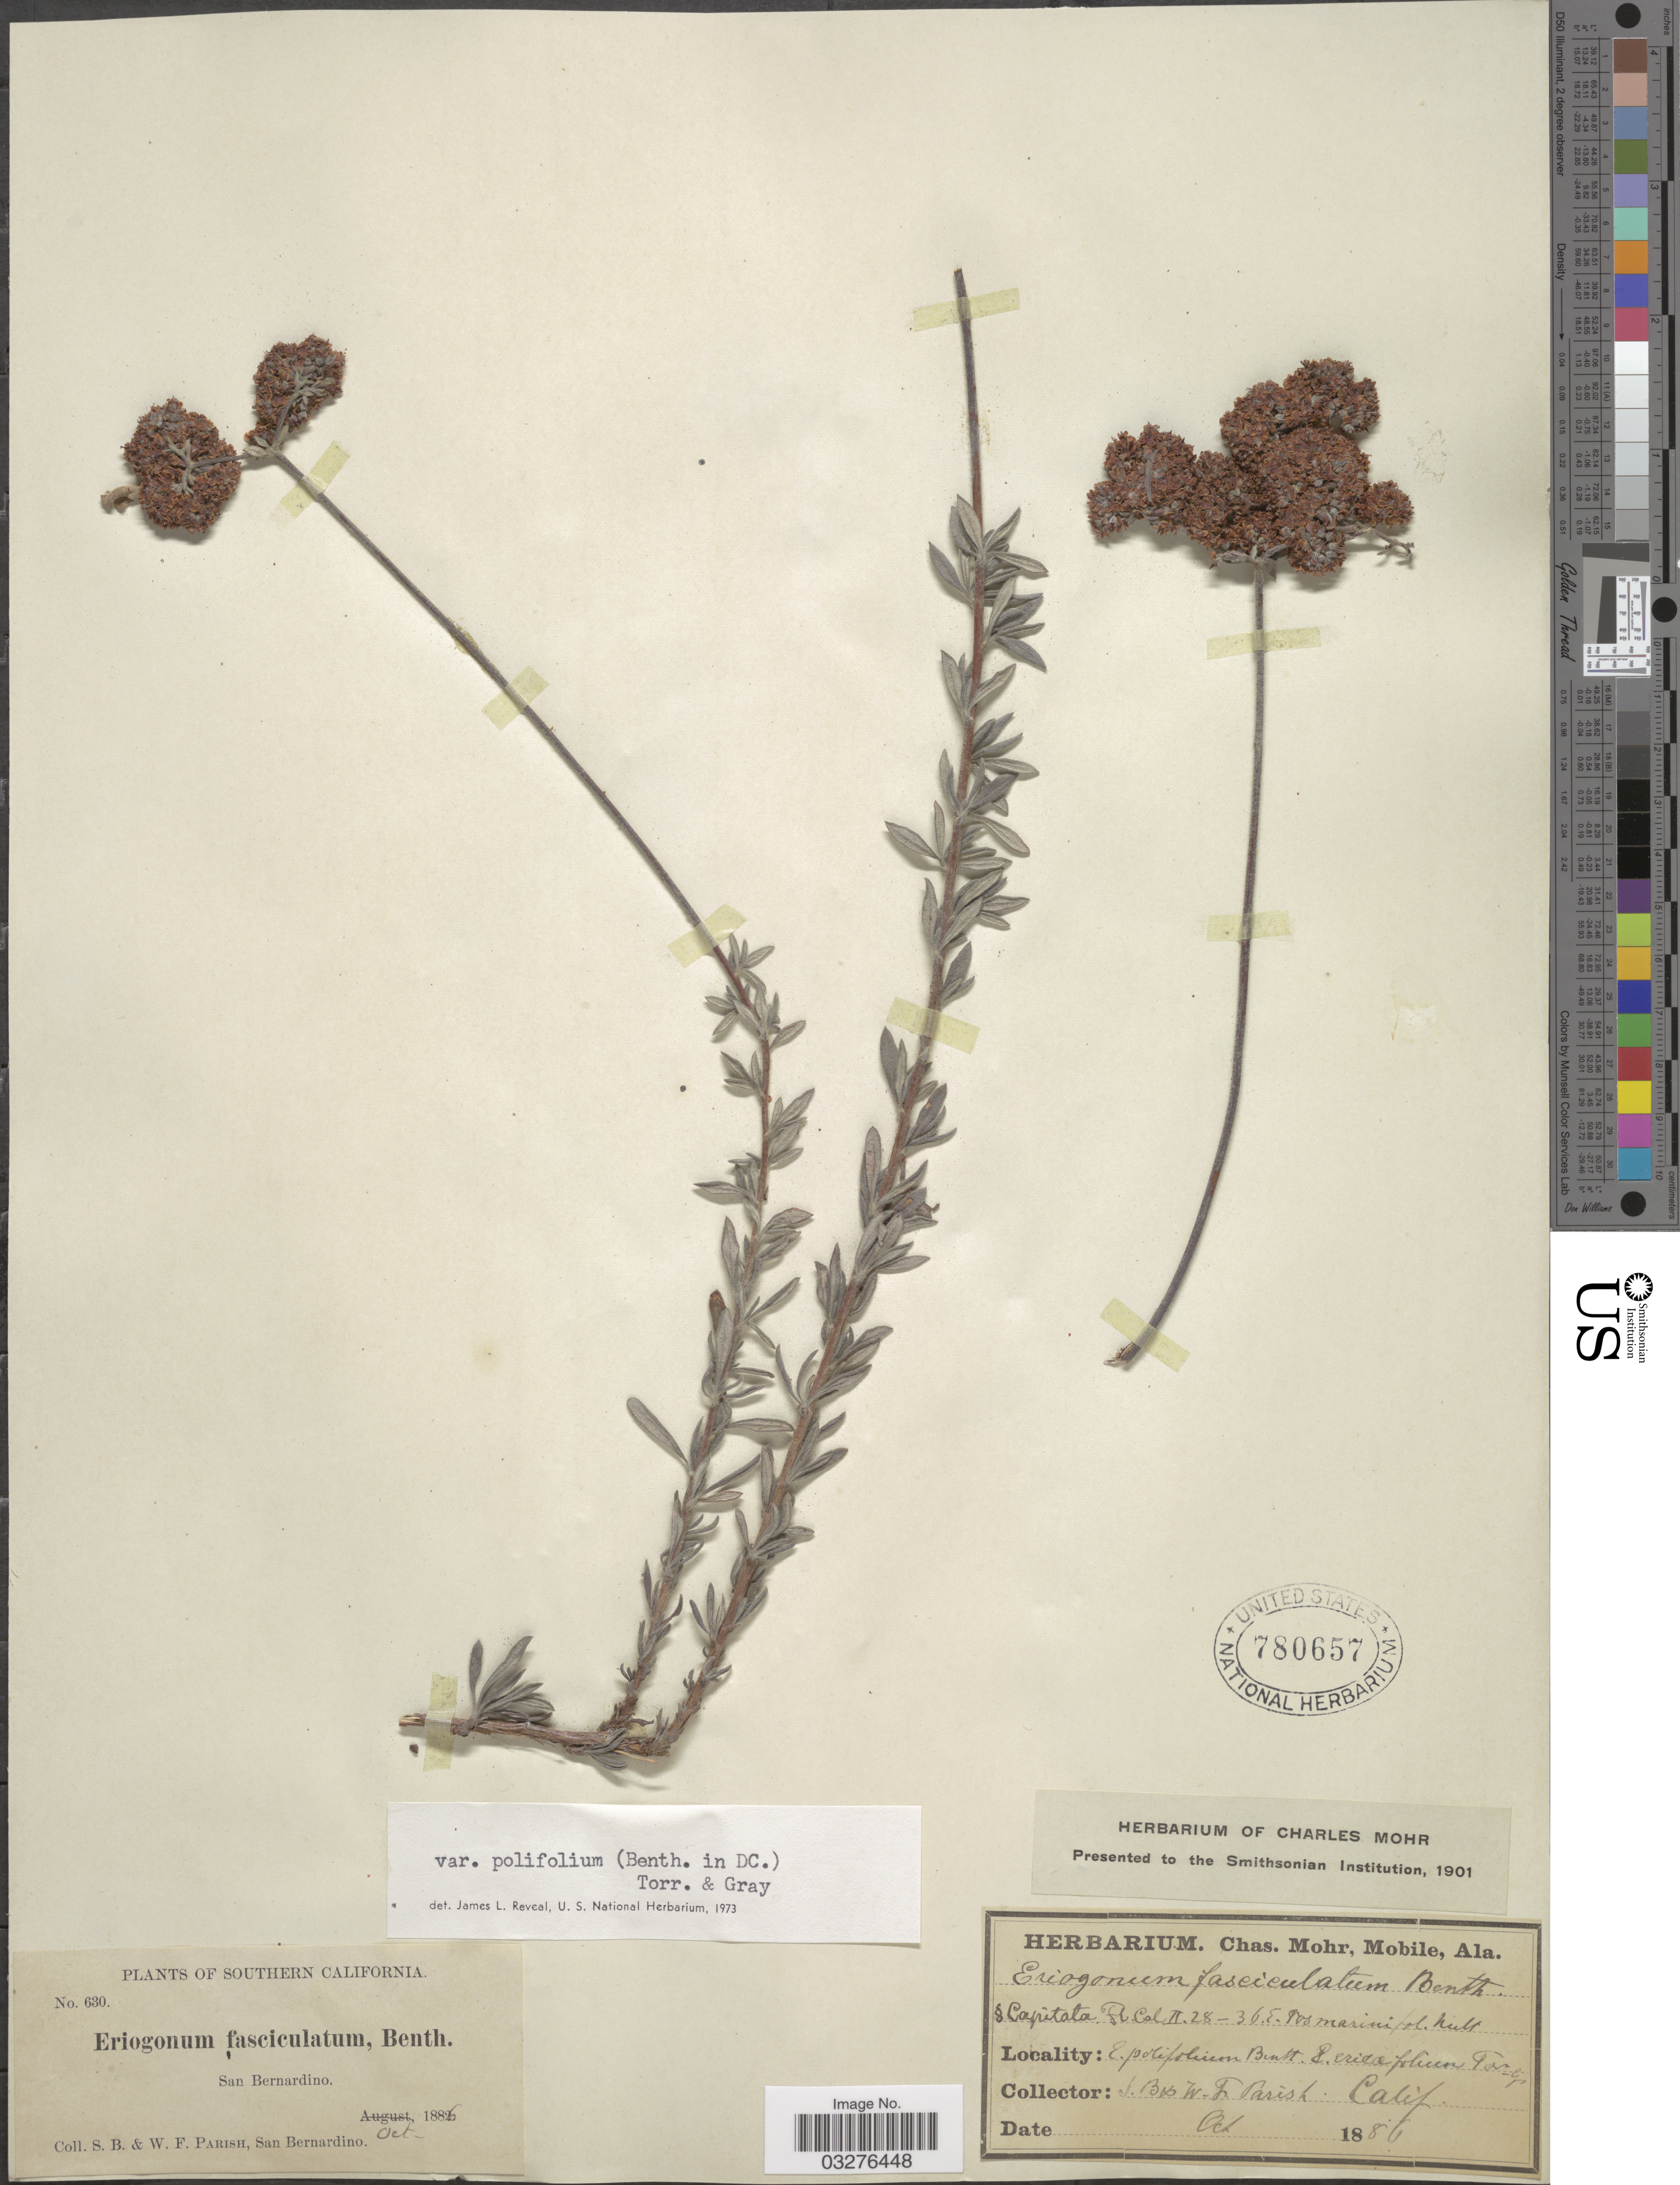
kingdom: Plantae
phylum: Tracheophyta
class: Magnoliopsida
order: Caryophyllales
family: Polygonaceae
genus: Eriogonum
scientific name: Eriogonum fasciculatum var. polifolium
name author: (Benth.) Torr. & A. Gray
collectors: S. B. Parish & W. F. Parish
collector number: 630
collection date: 1886-10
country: United States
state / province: California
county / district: San Bernardino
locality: Southern California, San Bernardino.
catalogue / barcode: US 780657